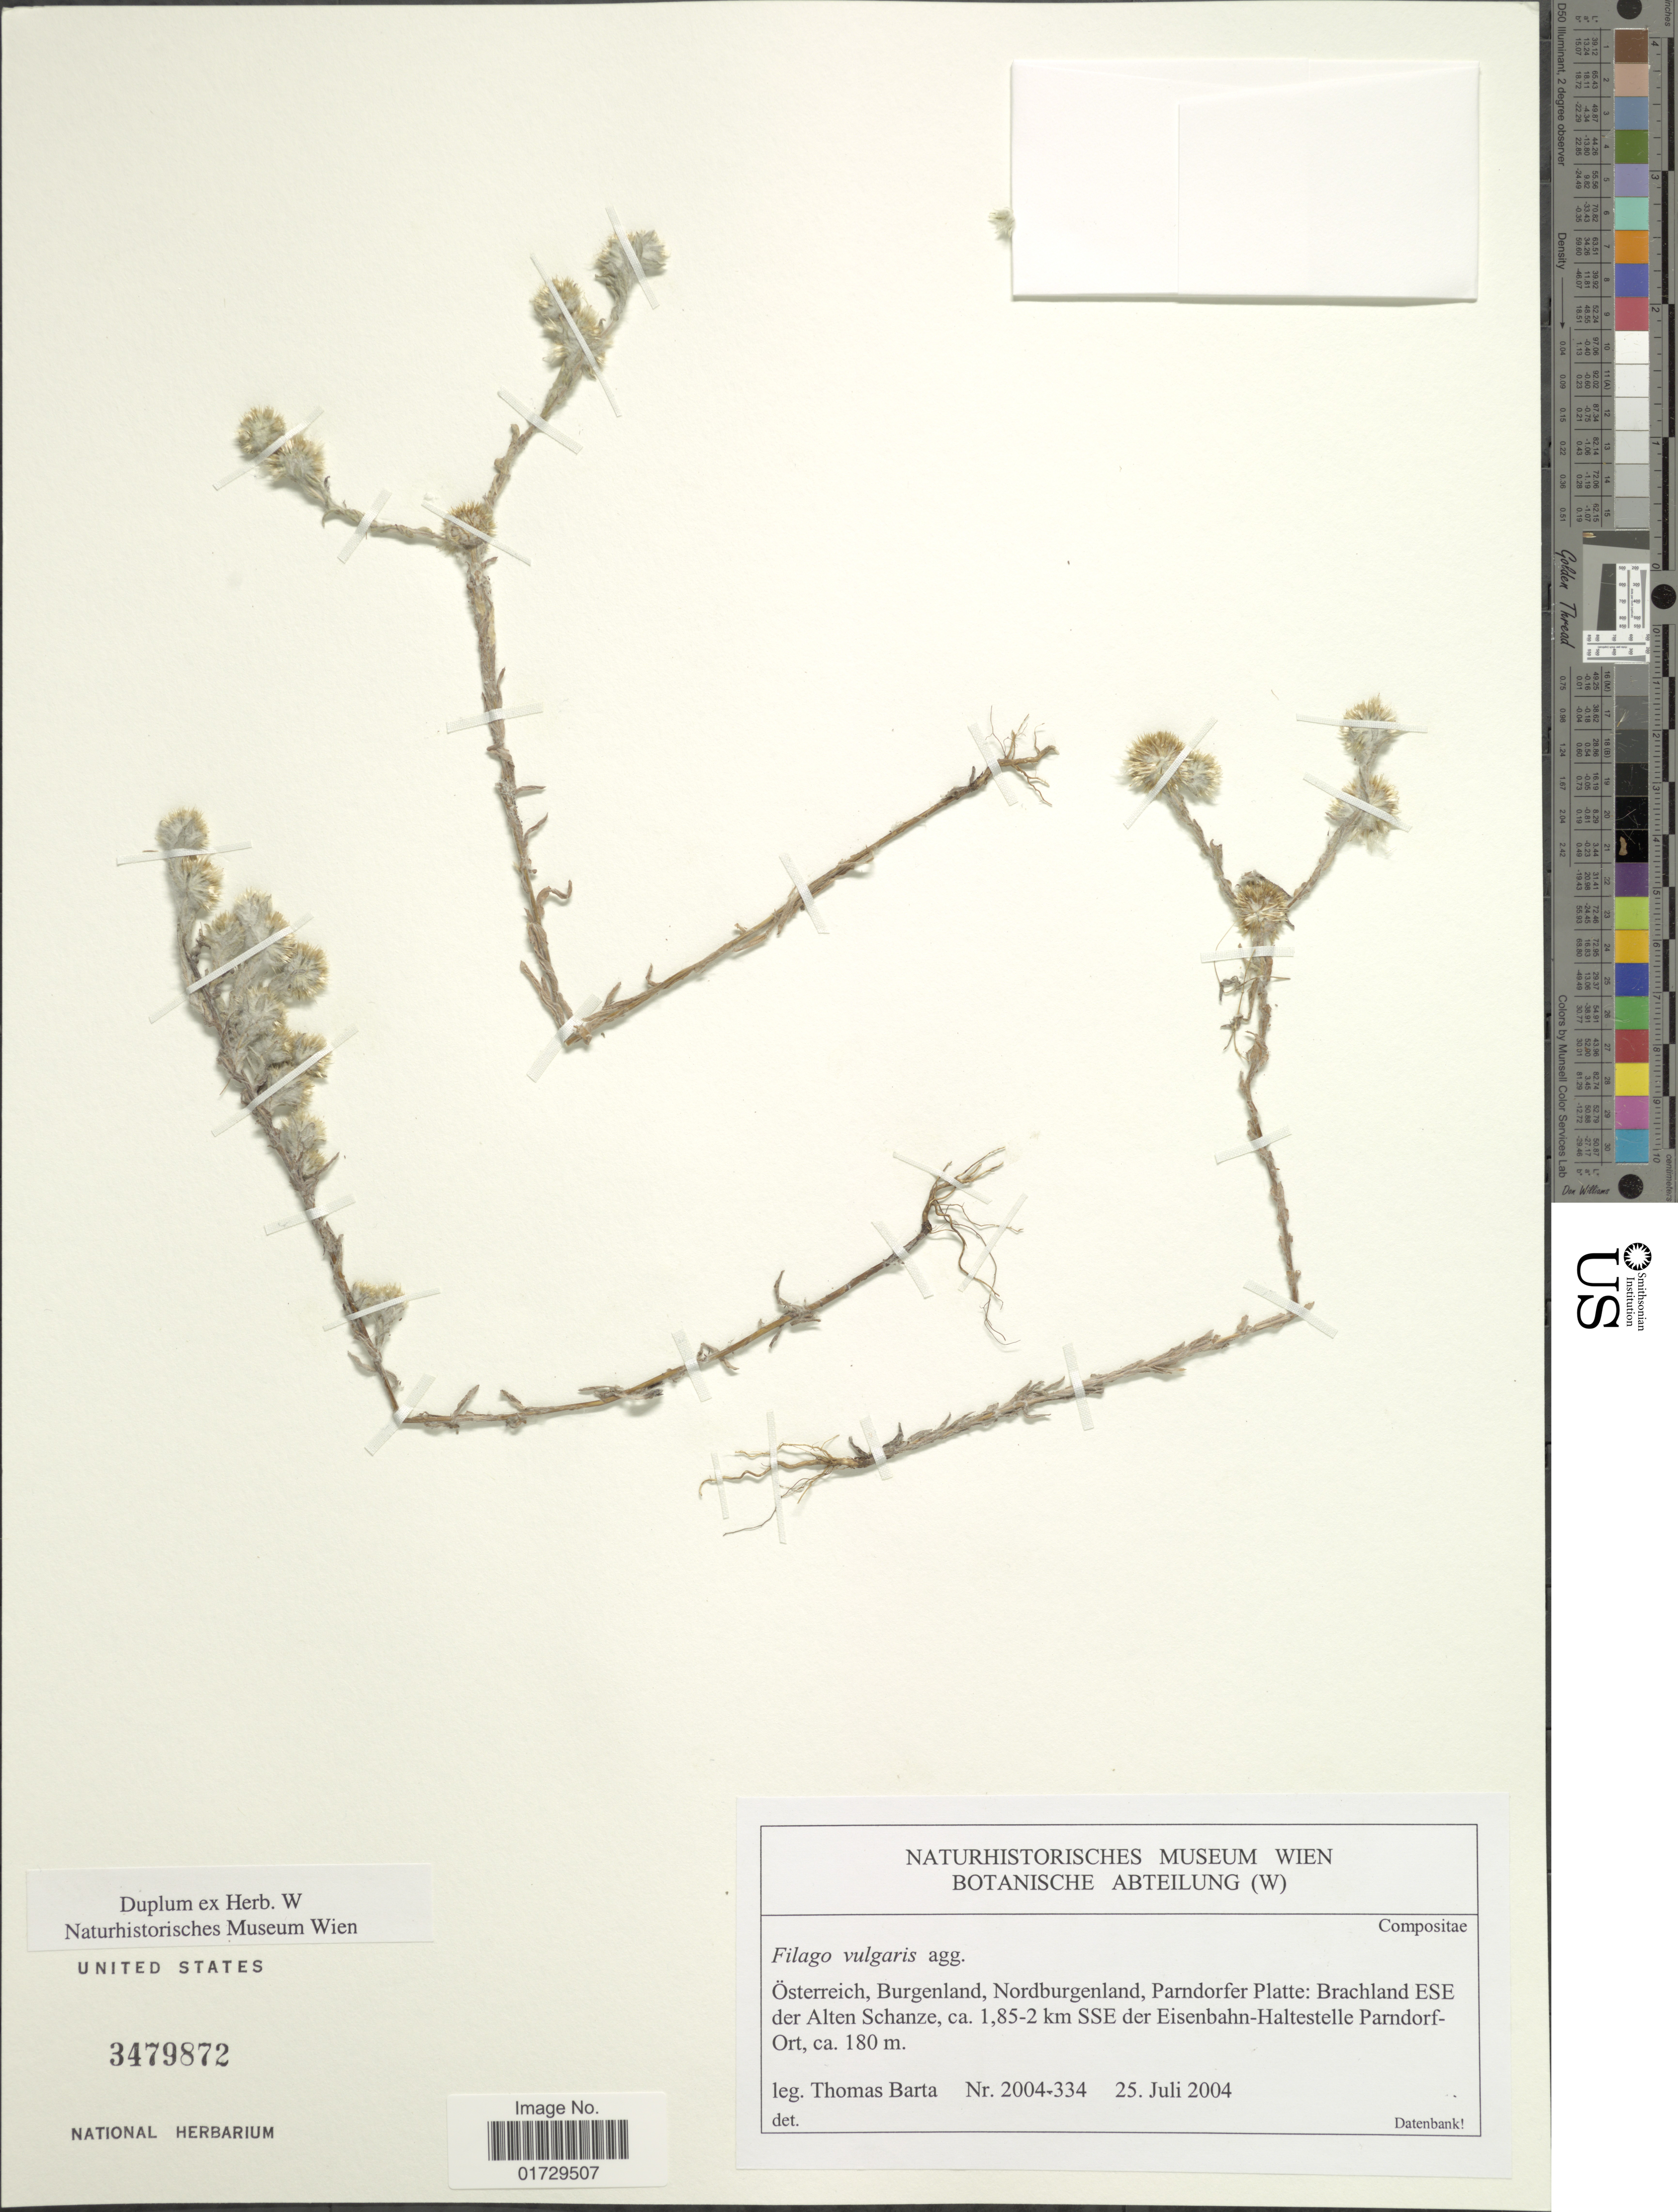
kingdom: Plantae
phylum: Tracheophyta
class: Magnoliopsida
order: Asterales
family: Asteraceae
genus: Filago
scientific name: Filago vulgaris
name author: Lam.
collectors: T. Barta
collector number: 2004-334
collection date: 2004-07-25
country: Austria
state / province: Burgenland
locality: Osterreich, Nordburgenland, Parndorfer Platte: Brachland ESE der Alten Schanze, ca. 1.85-2 km SSE der Eisenbahn-Haltestelle Parndorf-Ort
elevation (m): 180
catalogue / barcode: US 3479872